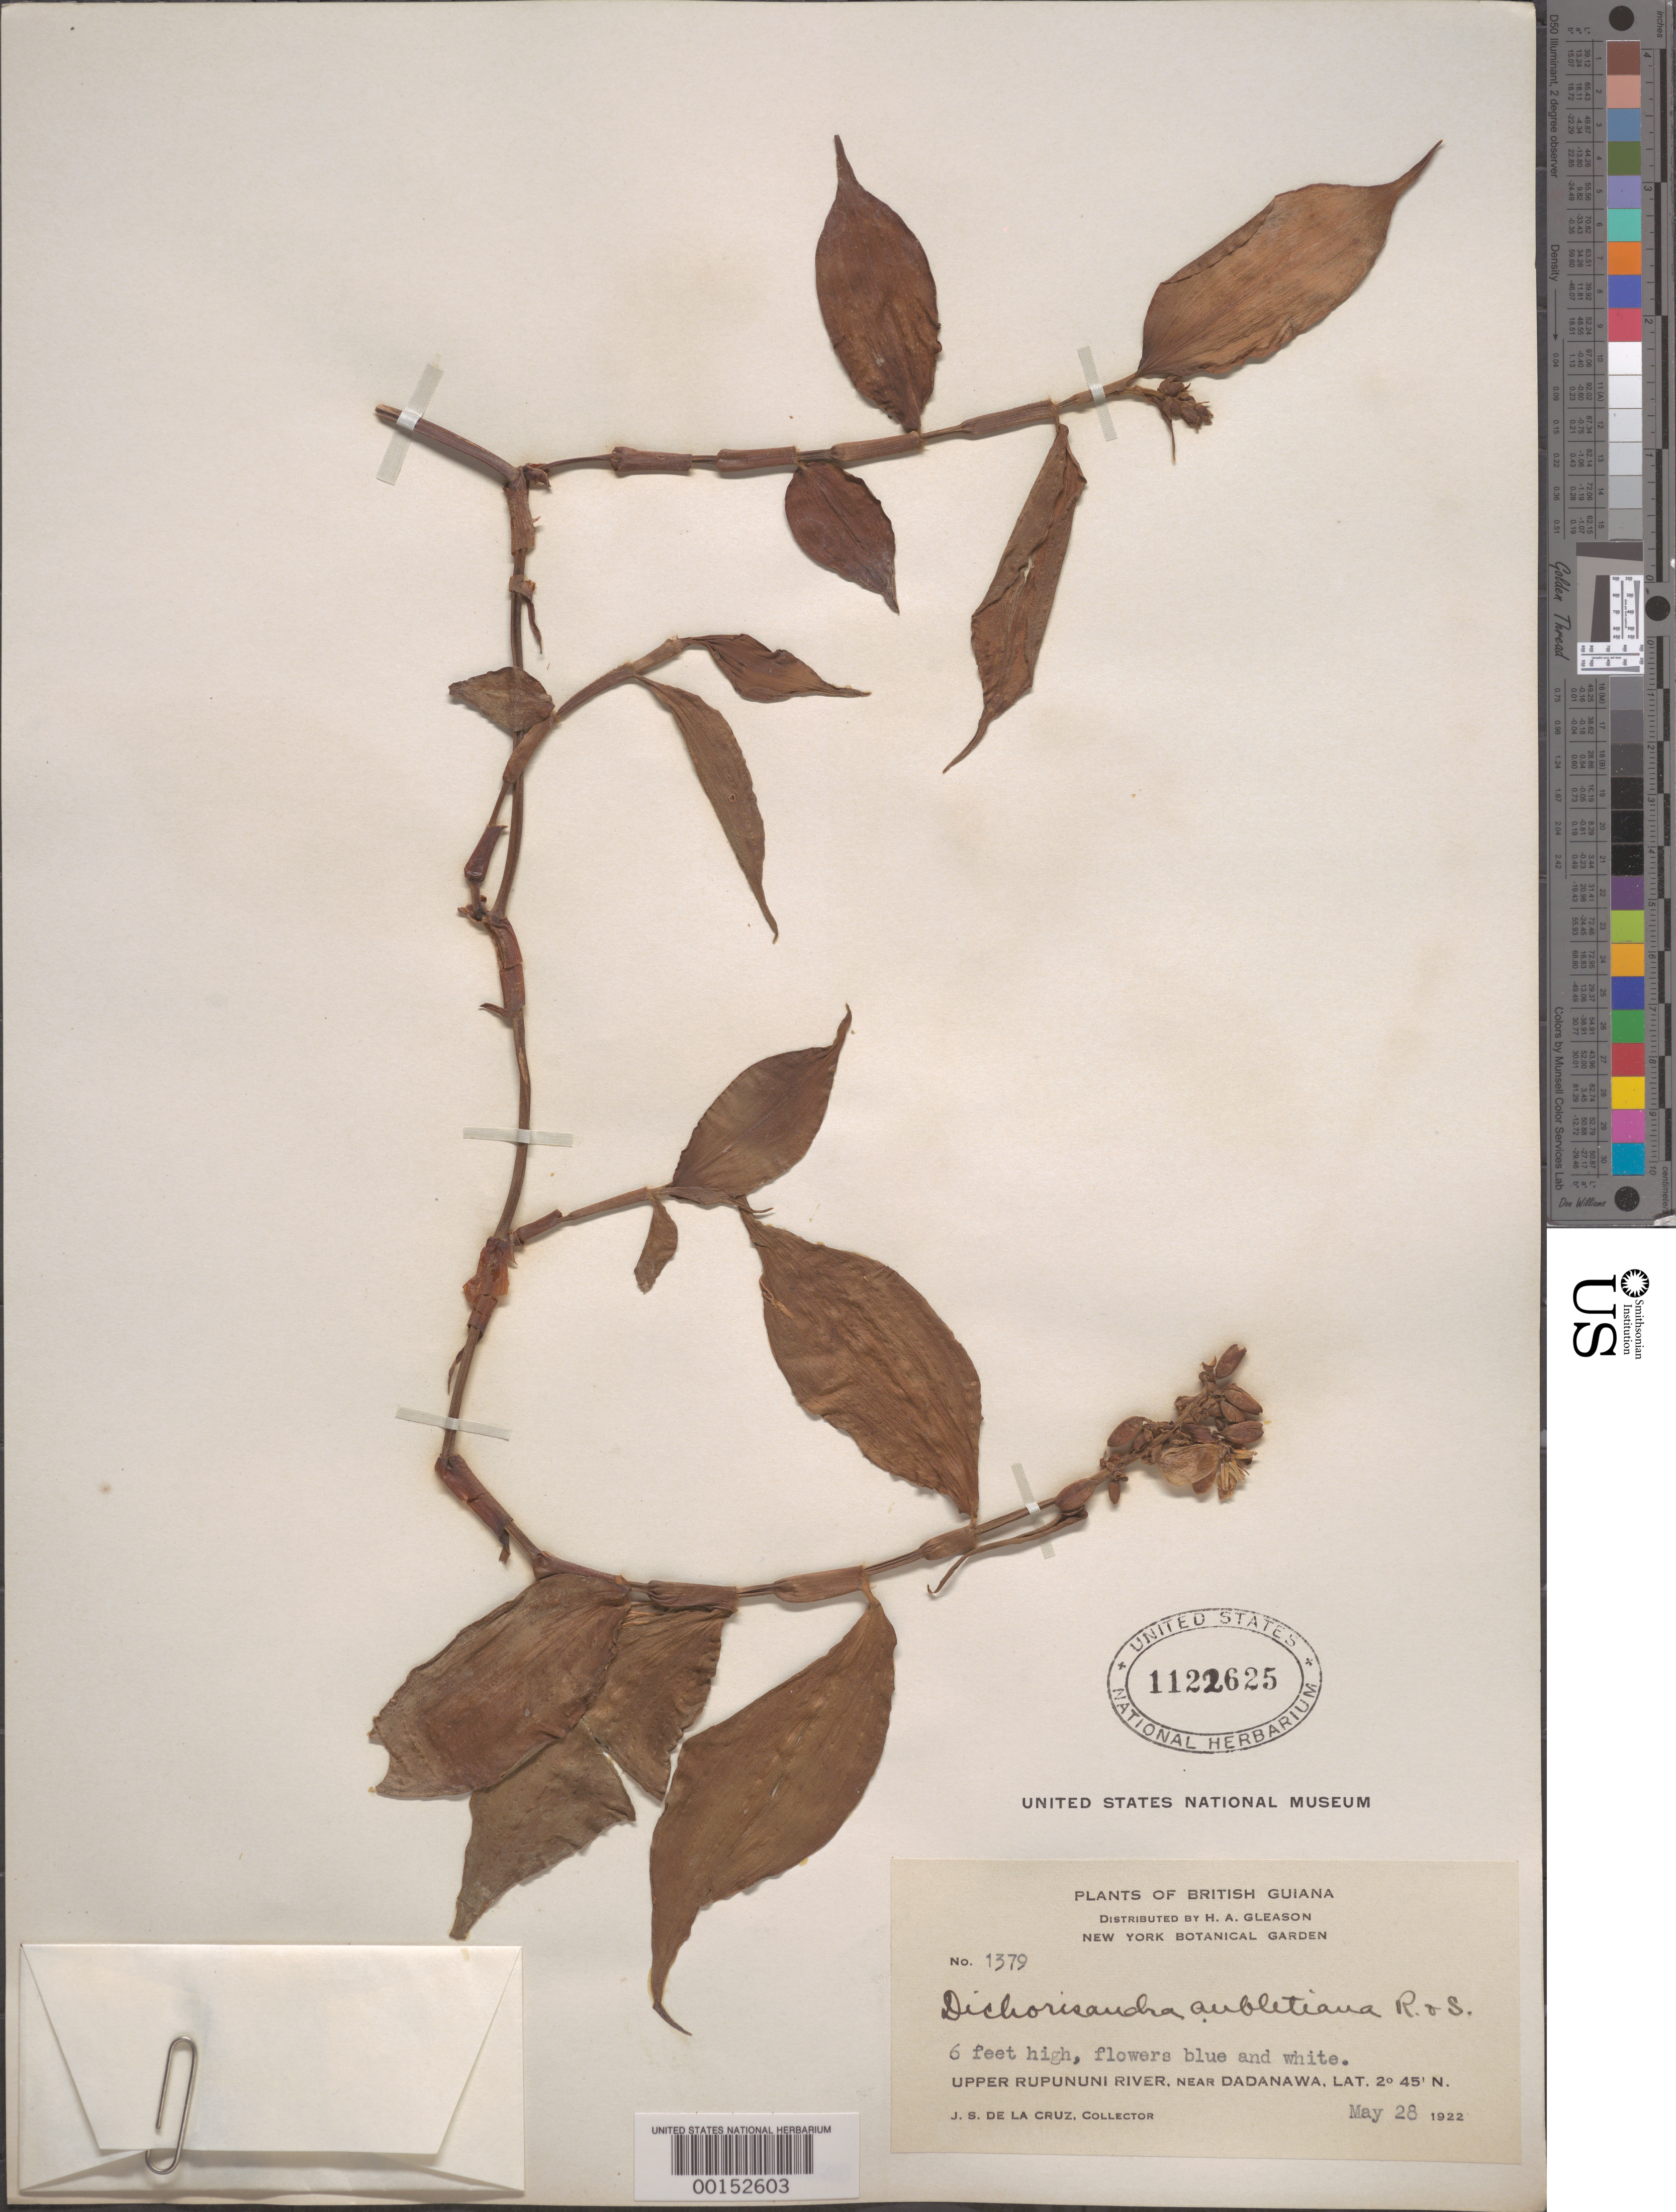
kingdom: Plantae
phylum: Tracheophyta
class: Liliopsida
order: Commelinales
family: Commelinaceae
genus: Dichorisandra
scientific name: Dichorisandra hexandra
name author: (Aubl.) Standl.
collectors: J. S. de la Cruz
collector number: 1379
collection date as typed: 28 May 1922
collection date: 1922-05-28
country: Guyana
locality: Upper rupunni river, near dadanawa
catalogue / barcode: US 1122625